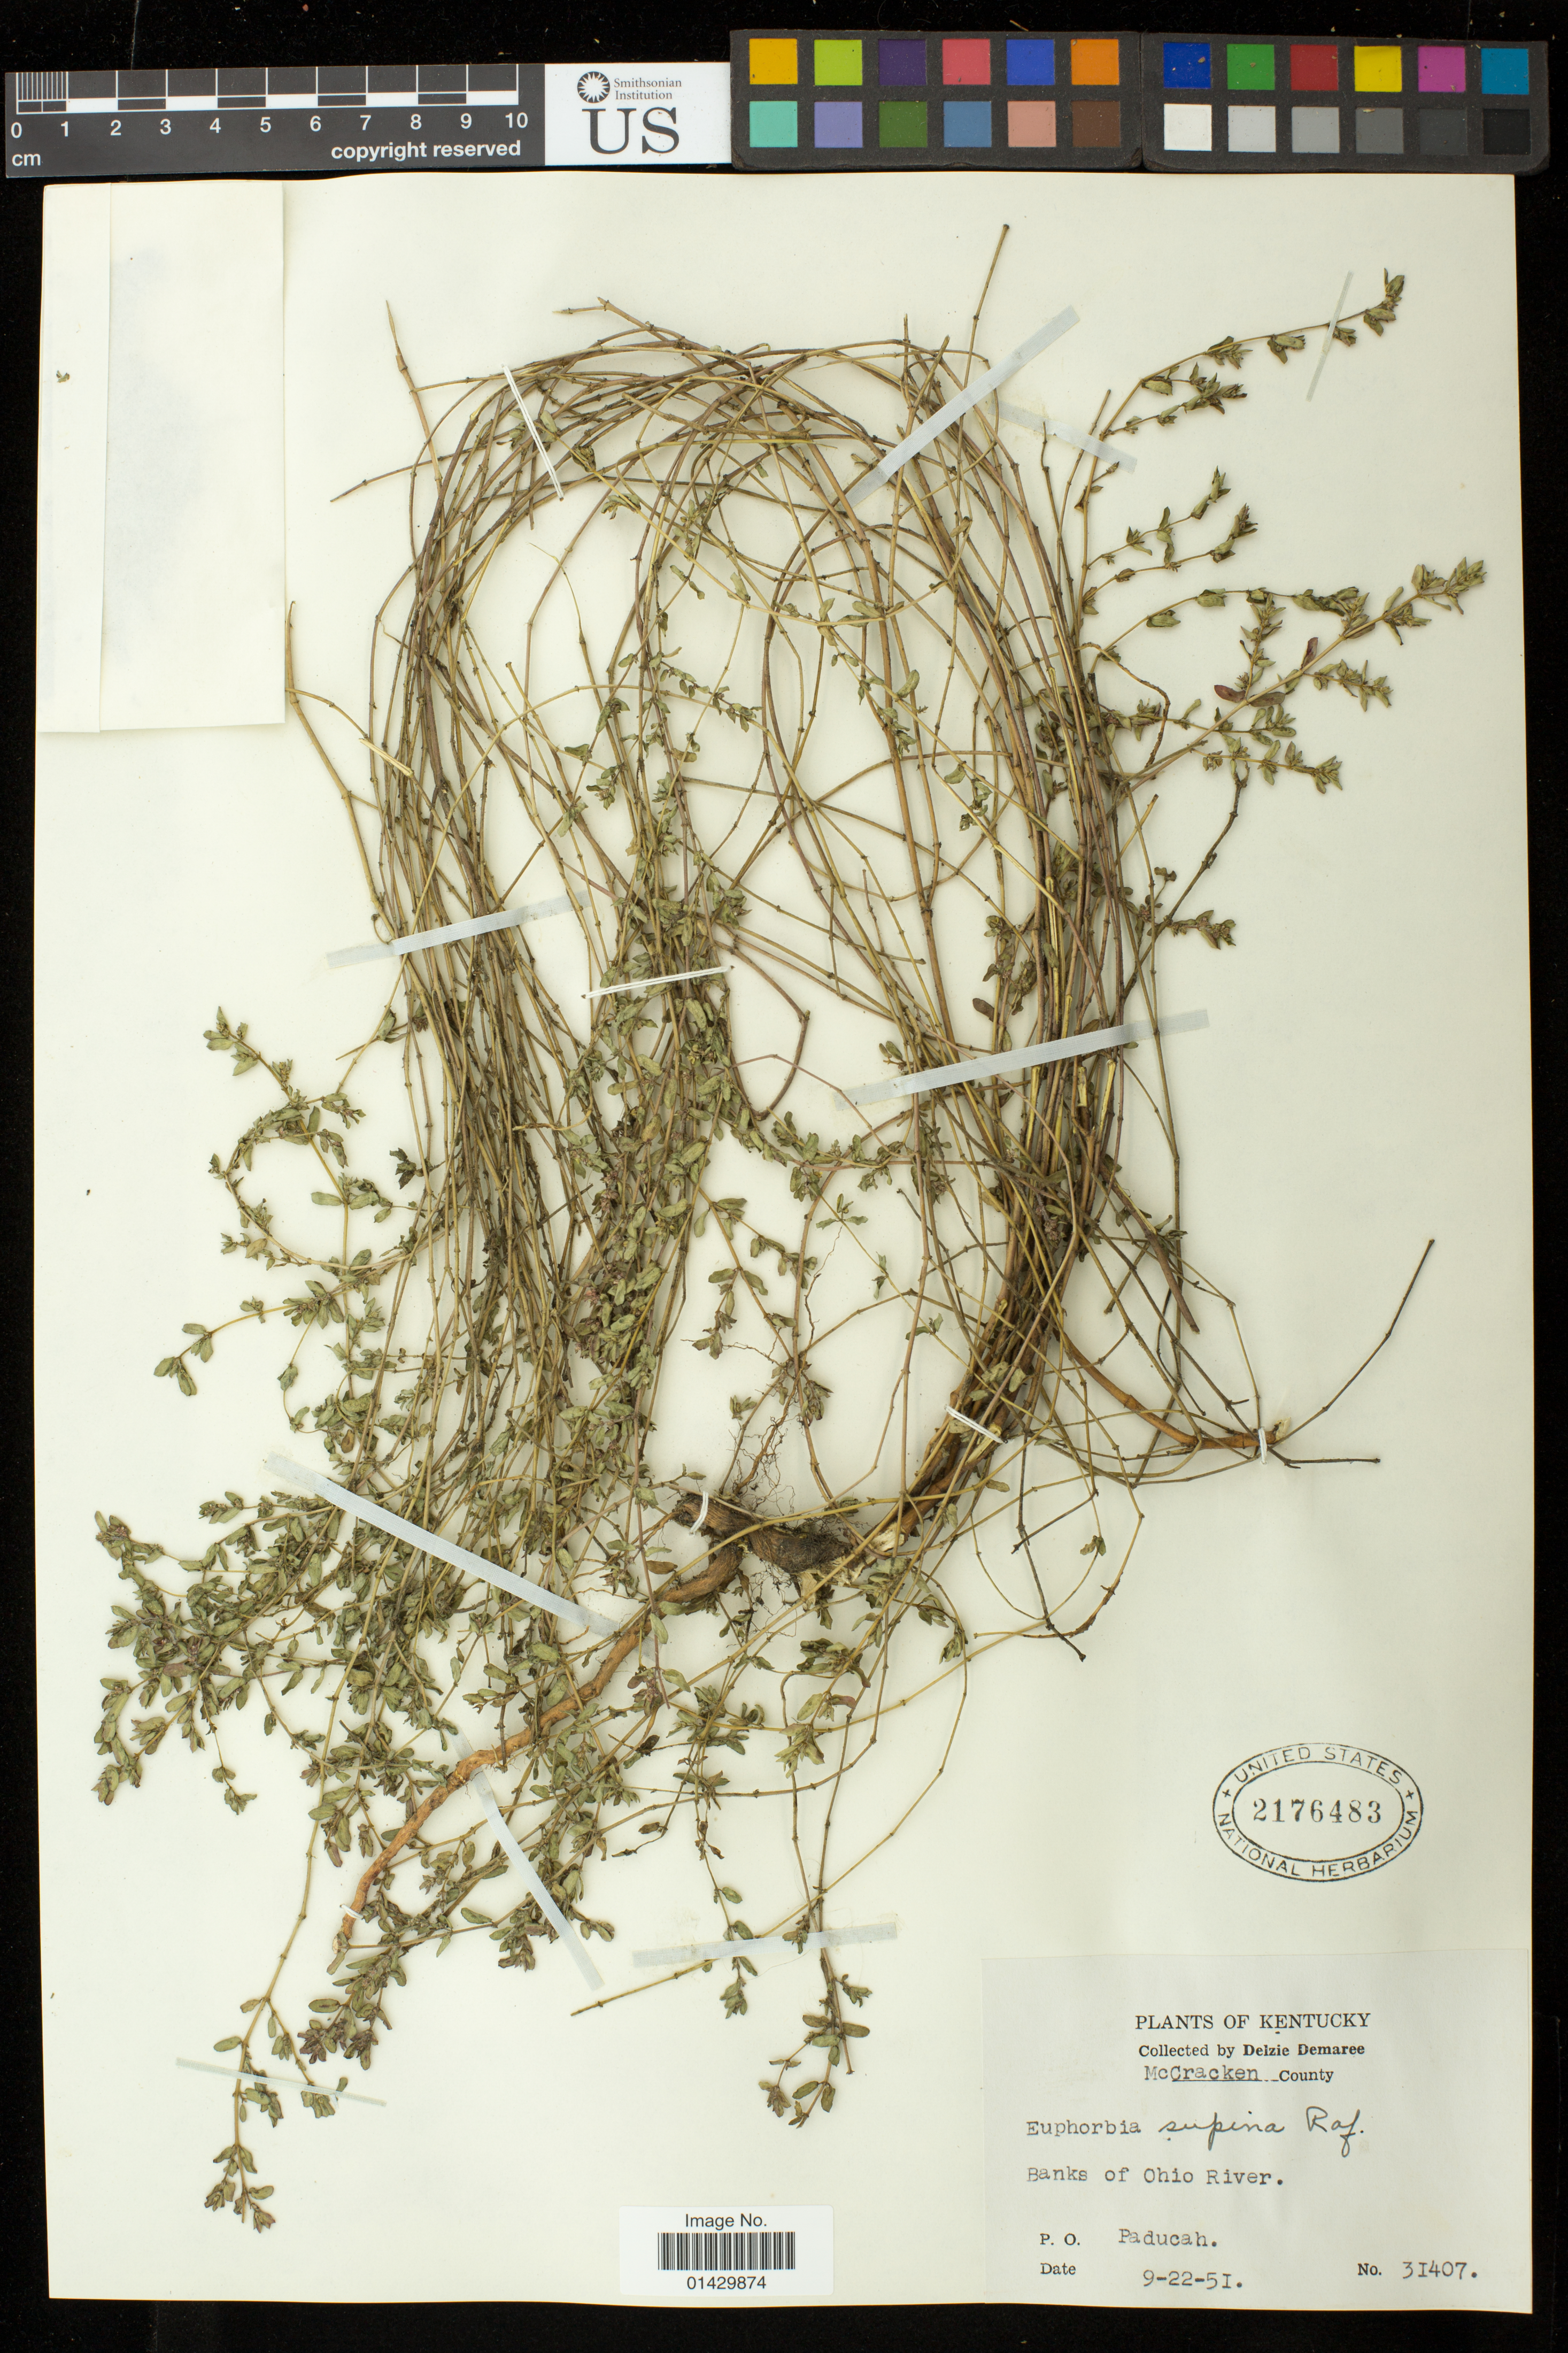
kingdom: Plantae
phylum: Tracheophyta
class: Magnoliopsida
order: Malpighiales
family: Euphorbiaceae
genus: Euphorbia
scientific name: Euphorbia maculata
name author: L.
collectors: D. Demaree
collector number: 31407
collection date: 1951-09-22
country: United States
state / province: Kentucky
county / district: McCracken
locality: Paducah. Banks of Ohio River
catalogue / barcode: US 2176483